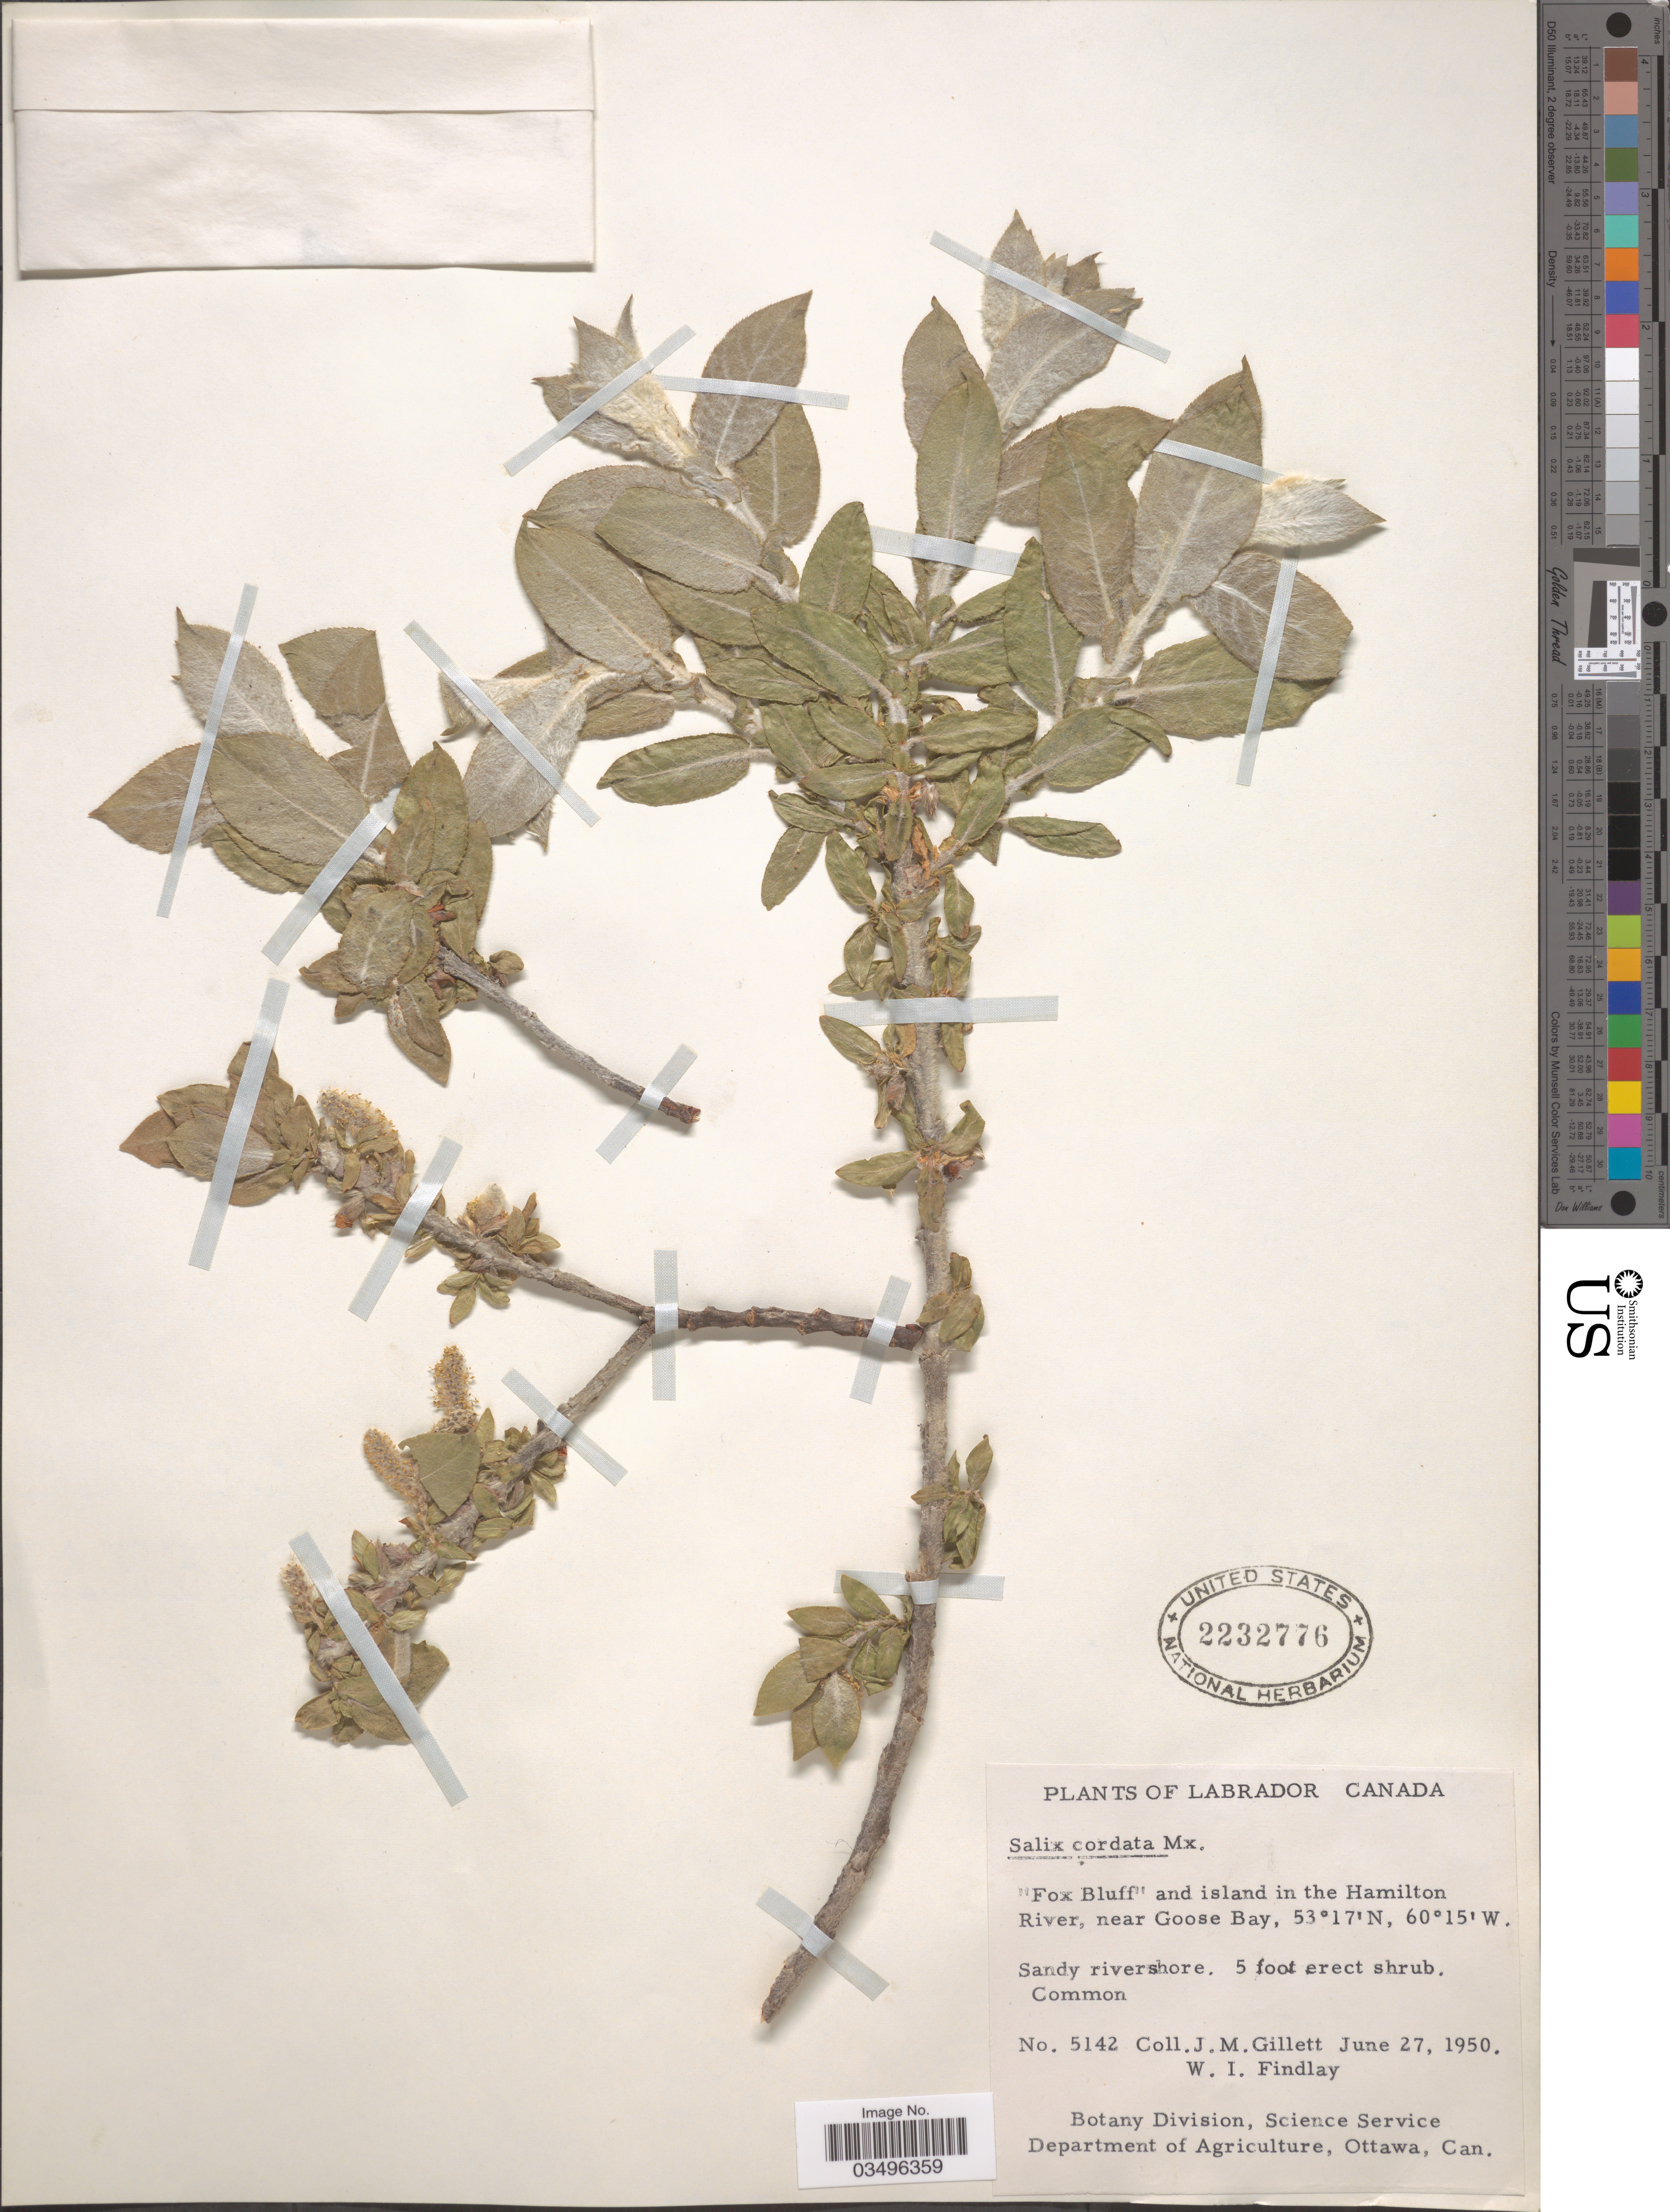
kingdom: Plantae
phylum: Tracheophyta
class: Magnoliopsida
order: Malpighiales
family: Salicaceae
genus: Salix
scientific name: Salix cordata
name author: Michx.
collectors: J. M. Gillett & W. Findlay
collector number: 5142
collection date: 1950-06-27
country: Canada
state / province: Newfoundland and Labrador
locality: Labrador. "Fox Bluff" and island in the Hamilton River, near Goose Bay.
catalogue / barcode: US 2232776